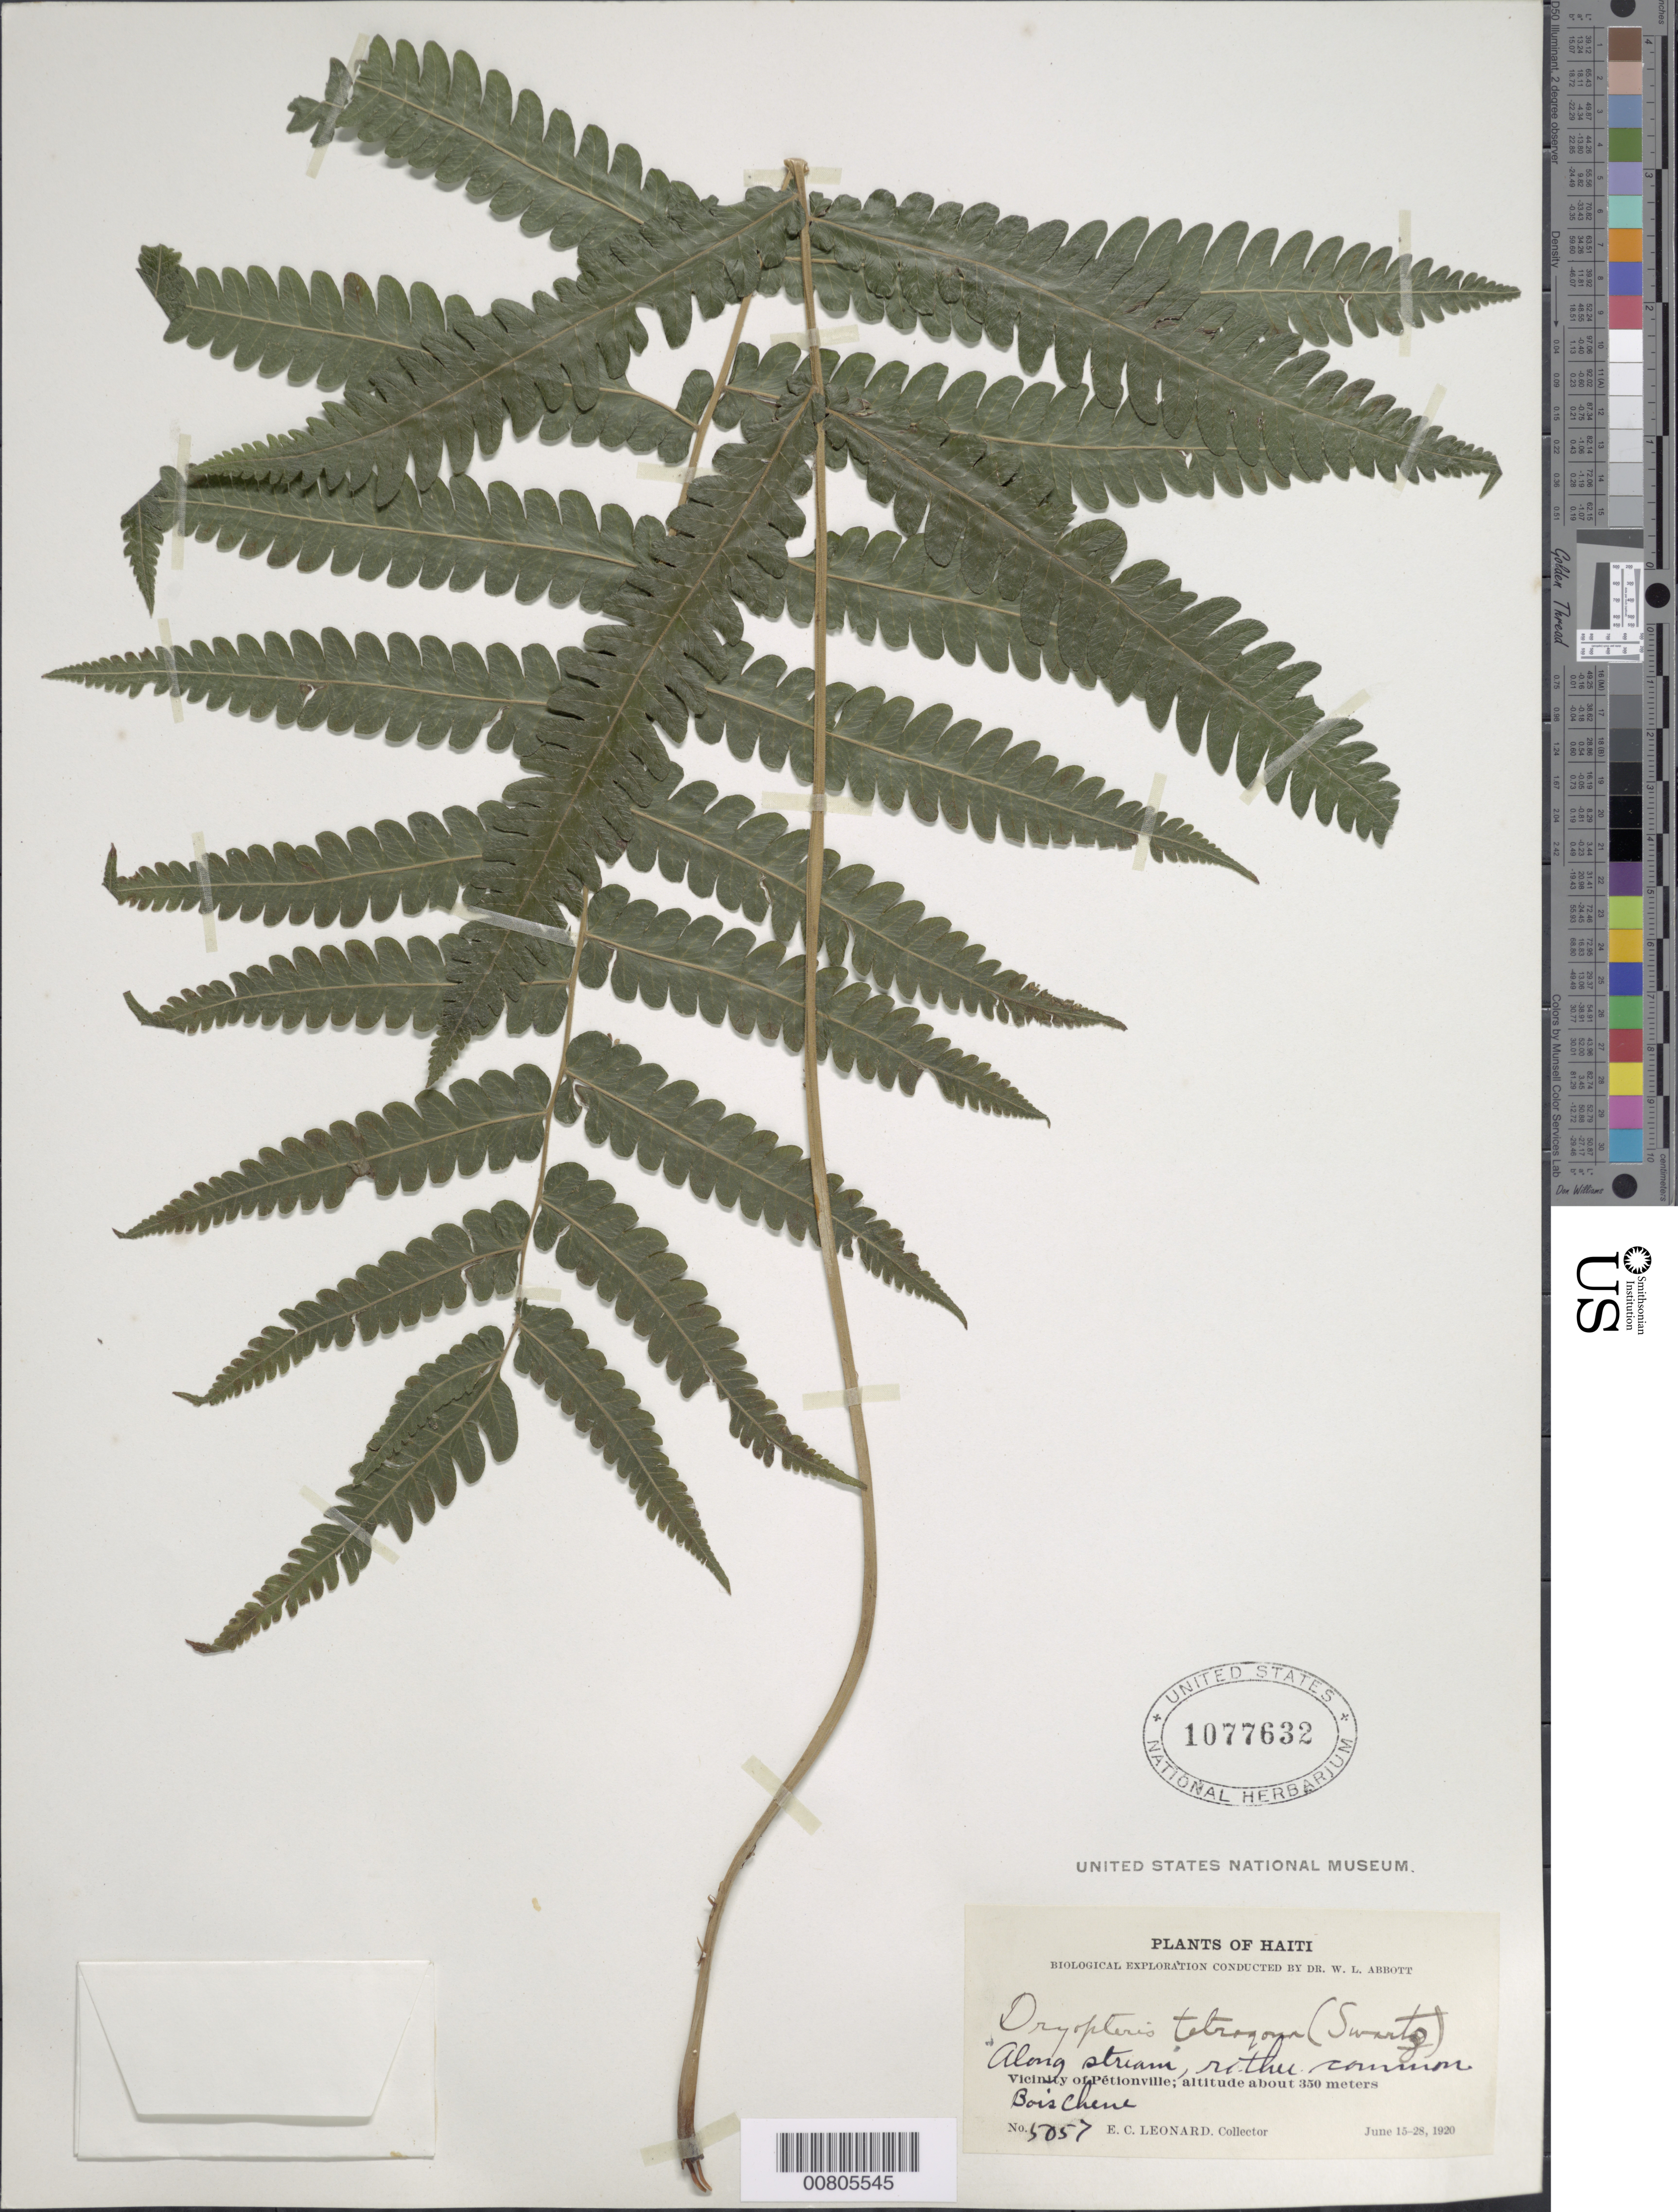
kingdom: Plantae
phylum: Tracheophyta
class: Polypodiopsida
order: Polypodiales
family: Thelypteridaceae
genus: Goniopteris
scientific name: Goniopteris subtetragona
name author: (Link) Vareschi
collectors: E. C. Leonard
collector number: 5057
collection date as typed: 15 Jun 1920 to 28 Jun 1920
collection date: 1920-06-15/1920-06-28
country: Haiti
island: Hispaniola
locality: Pétionville vicinity; Bois Chene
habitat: Along stream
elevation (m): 350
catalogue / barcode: US 1077632